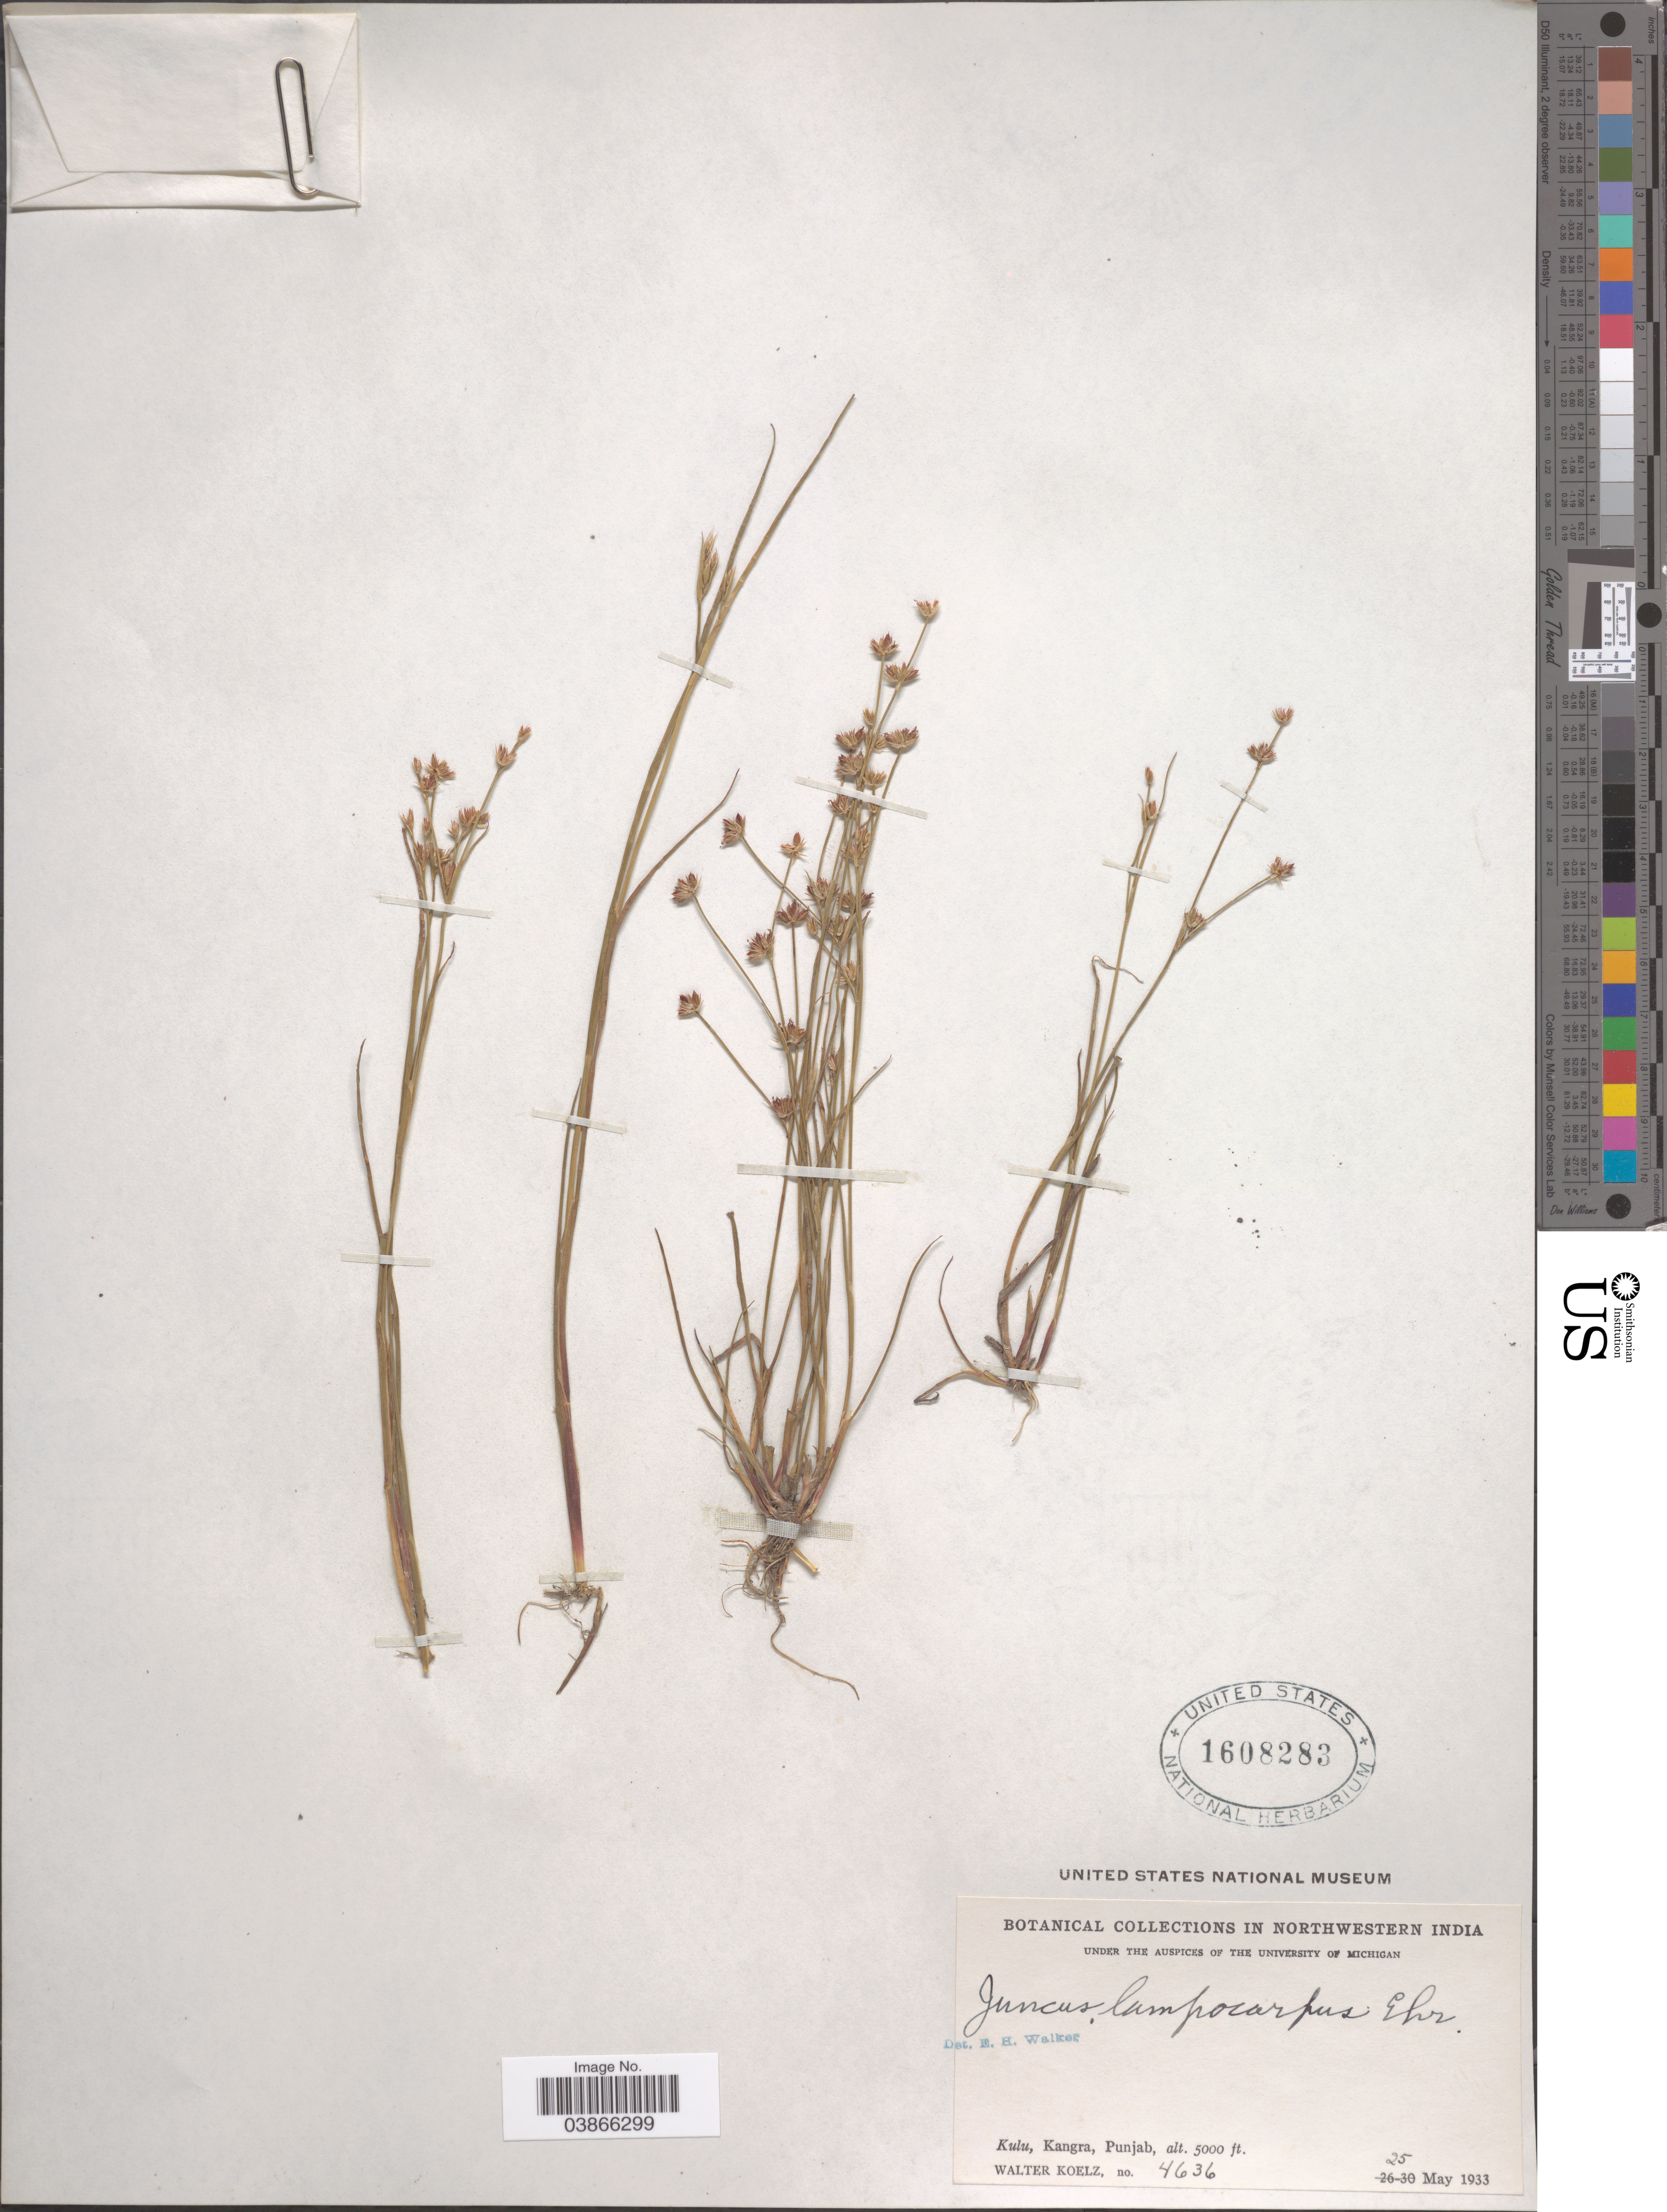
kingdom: Plantae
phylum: Tracheophyta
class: Liliopsida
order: Poales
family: Juncaceae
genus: Juncus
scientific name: Juncus lampocarpus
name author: Ehrh.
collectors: W. N. Koelz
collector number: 4636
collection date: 1933-05-25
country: India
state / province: Punjab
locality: Northwestern India. Kulu, Kangra.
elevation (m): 1524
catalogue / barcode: US 1608283